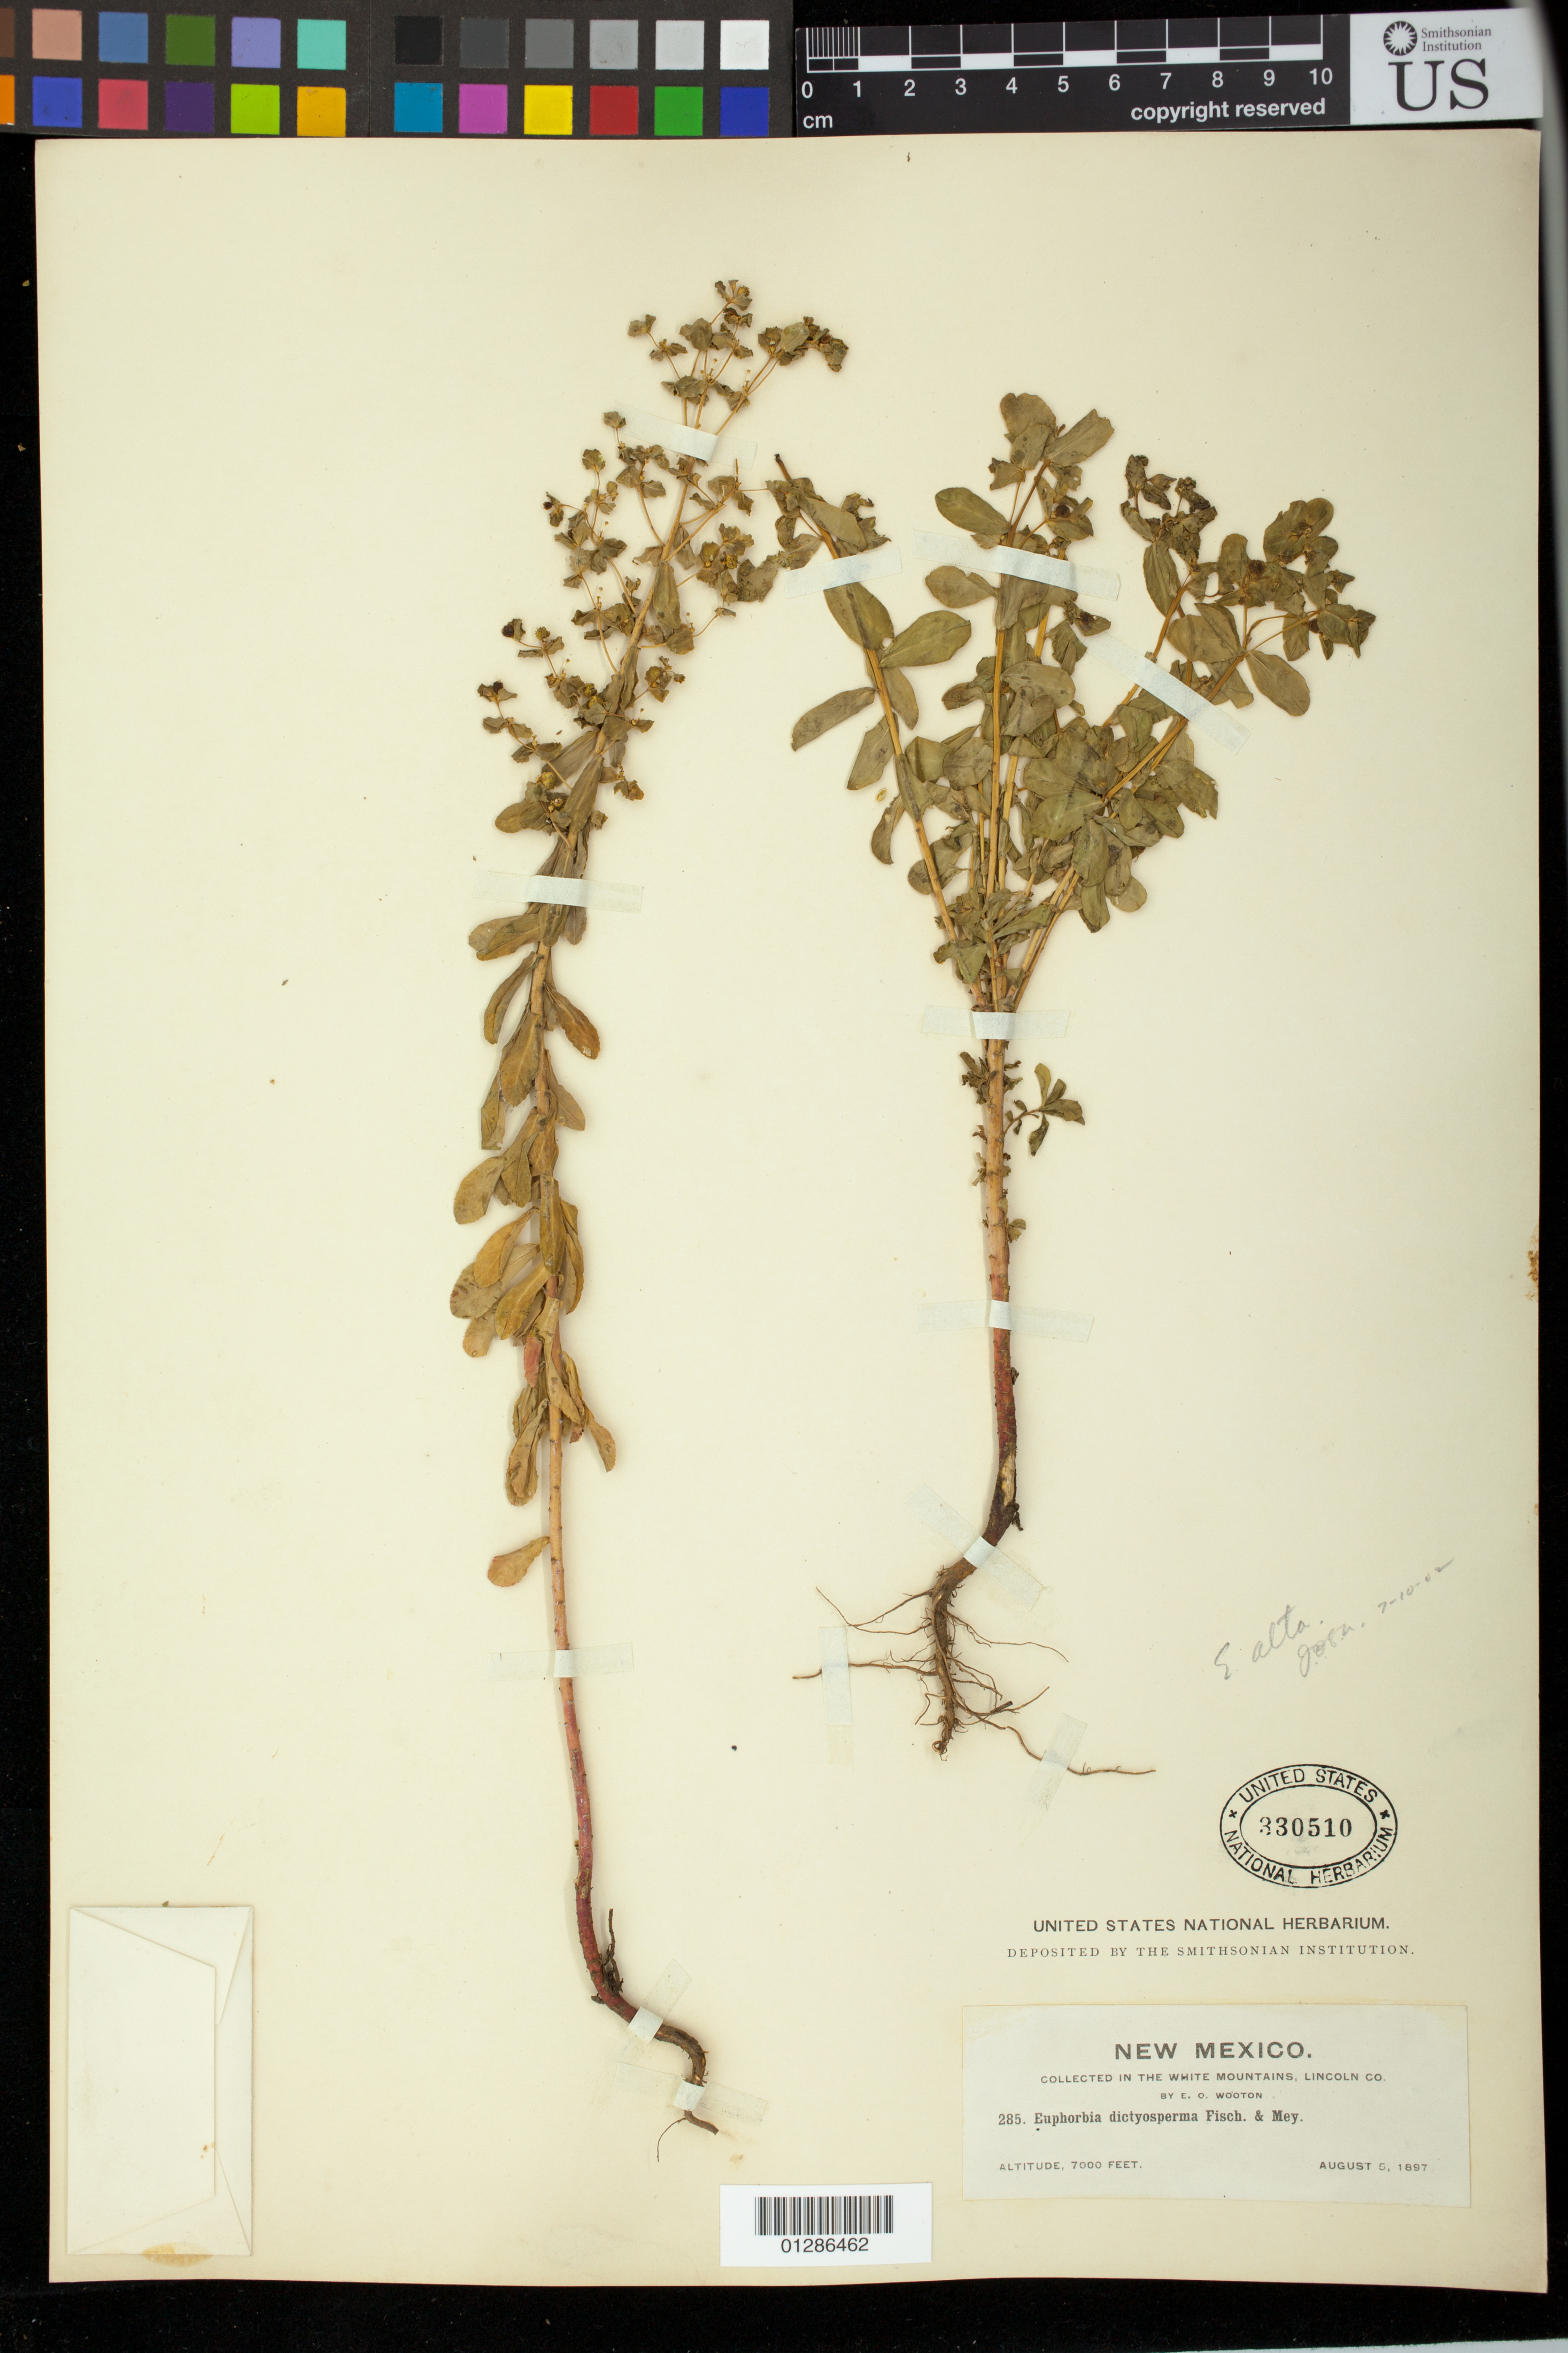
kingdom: Plantae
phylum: Tracheophyta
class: Magnoliopsida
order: Malpighiales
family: Euphorbiaceae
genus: Euphorbia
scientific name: Euphorbia alta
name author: Norton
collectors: E. O. Wooton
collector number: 285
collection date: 1897-08-05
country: United States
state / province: New Mexico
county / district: Lincoln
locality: Collected in the White Mountains.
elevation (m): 2134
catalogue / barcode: US 330510